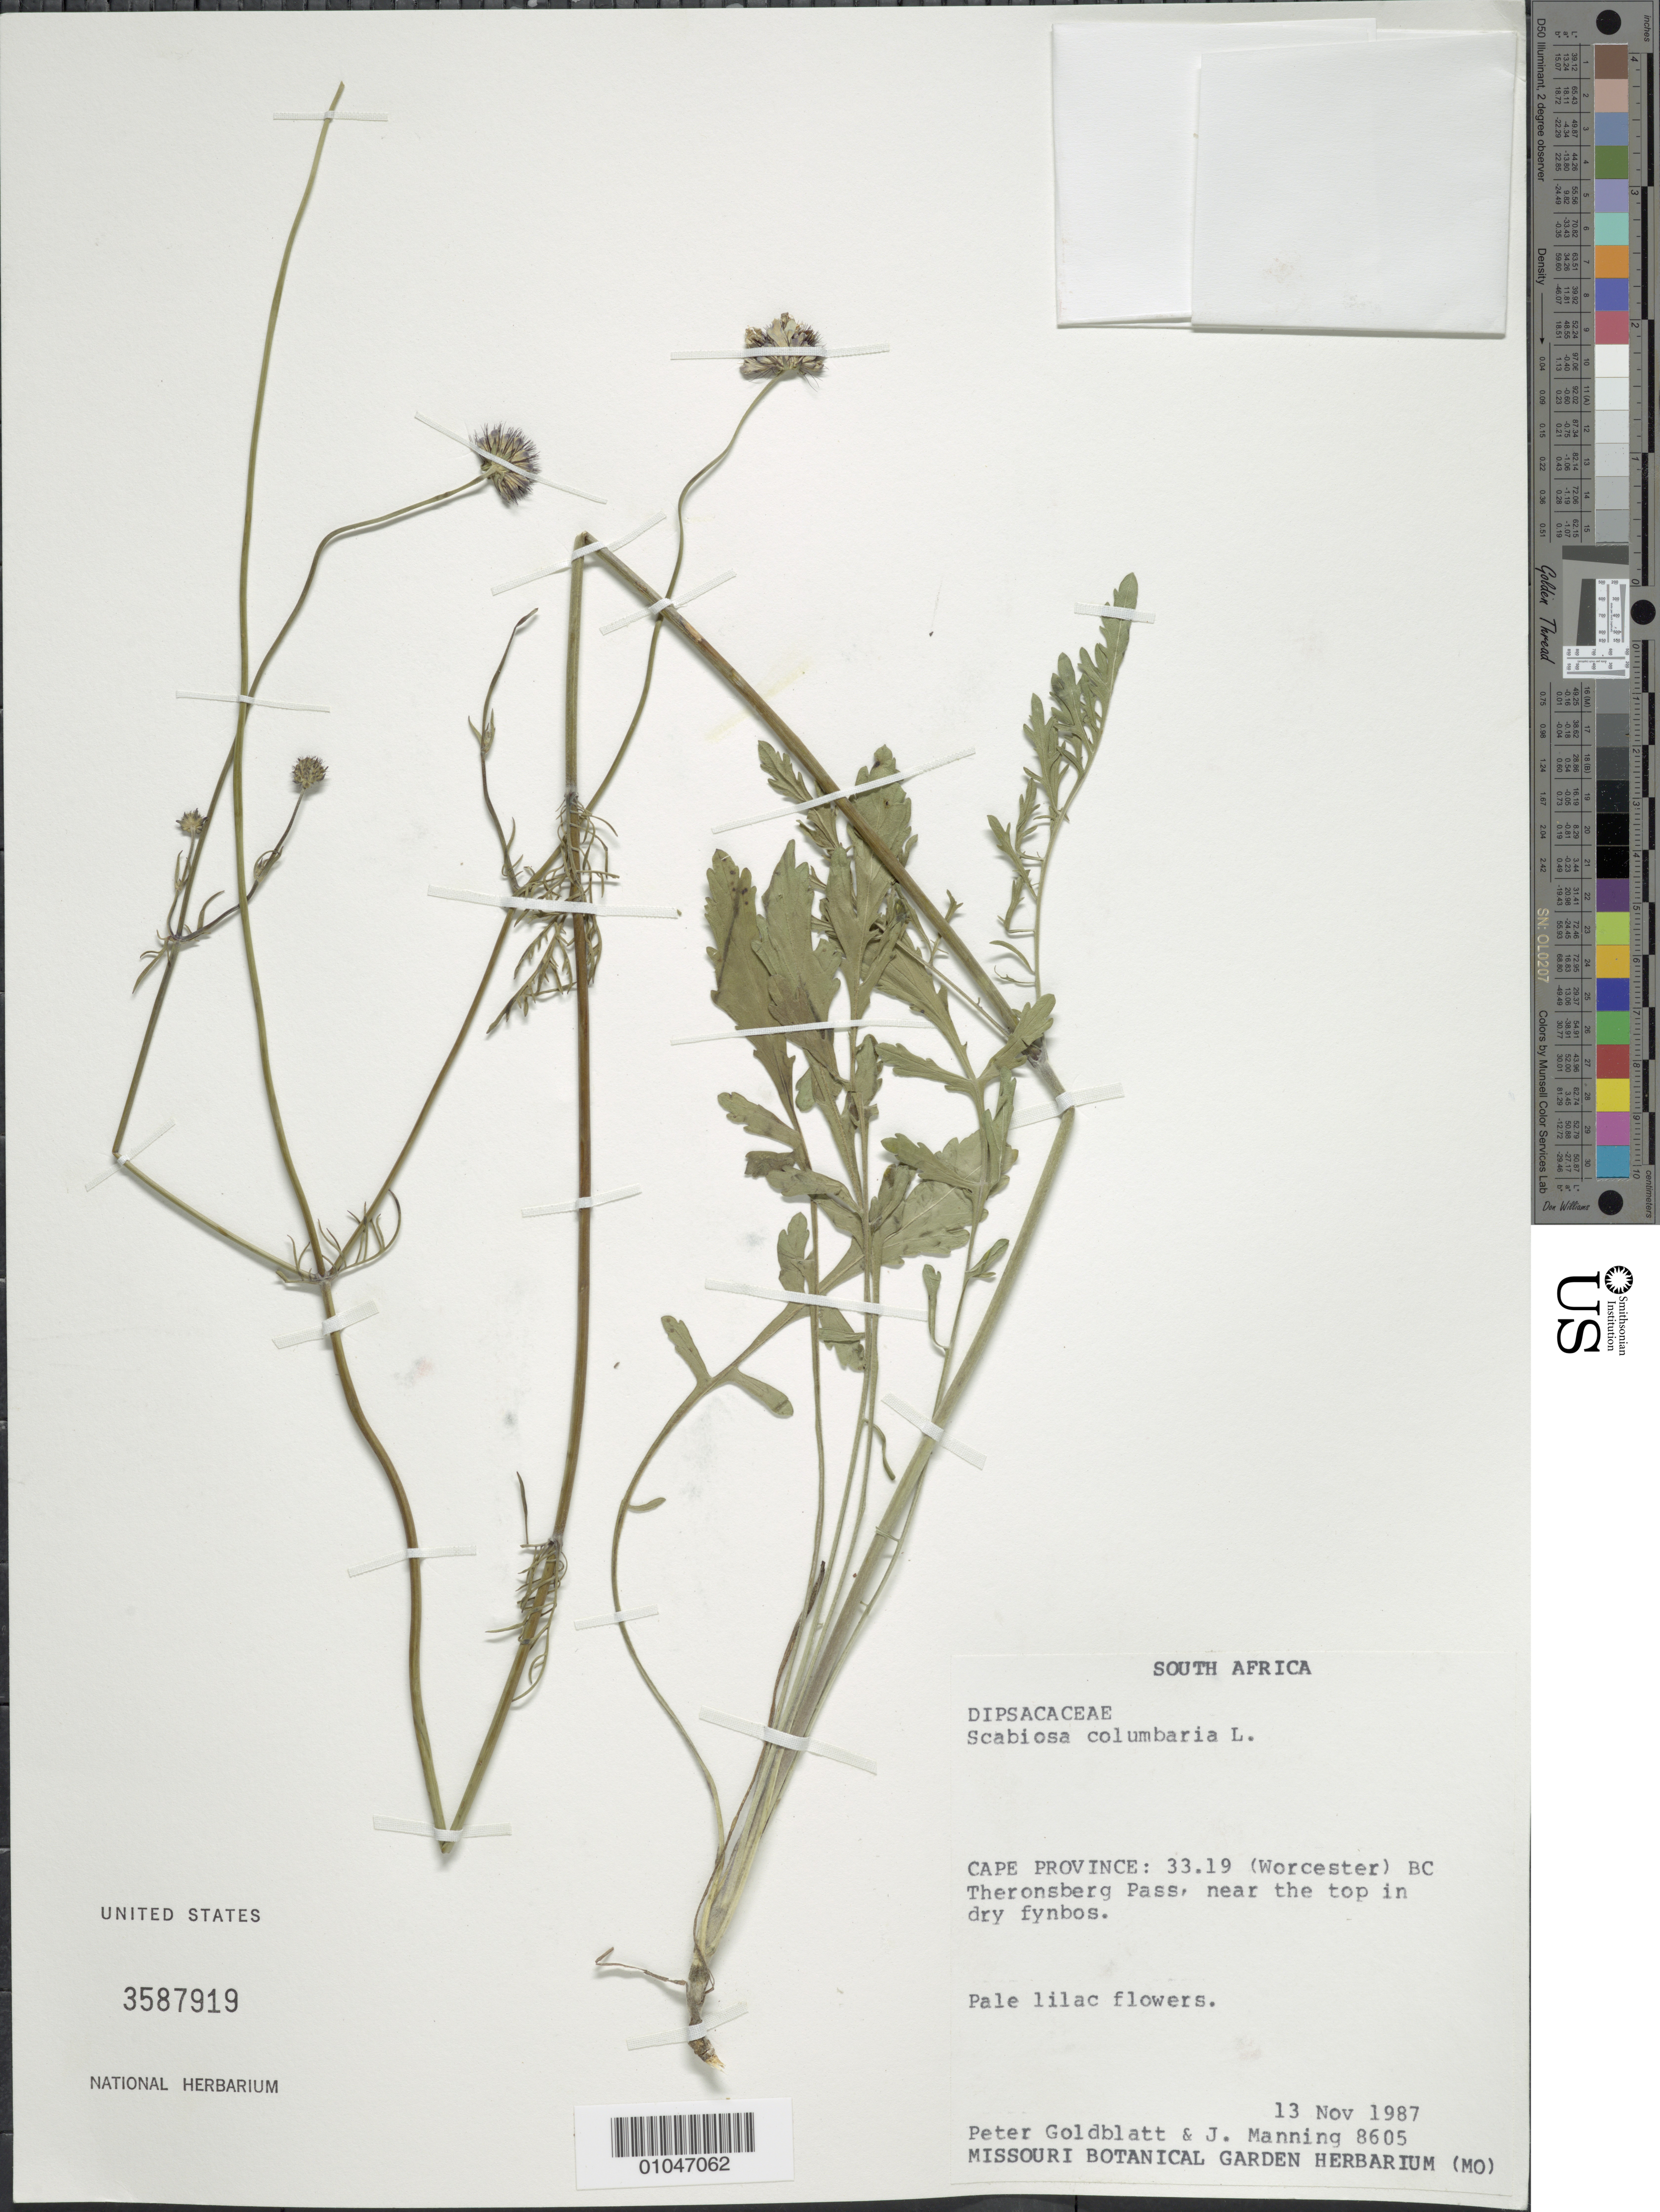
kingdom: Plantae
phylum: Tracheophyta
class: Magnoliopsida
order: Dipsacales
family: Caprifoliaceae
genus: Scabiosa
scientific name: Scabiosa columbaria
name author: L.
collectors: P. Goldblatt & J. Manning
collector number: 8605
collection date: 1987-11-13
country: South Africa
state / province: Western Cape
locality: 33.19 (Worcester) BC Theronsberg Pass, near the top in dry fynbos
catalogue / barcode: US 3587919